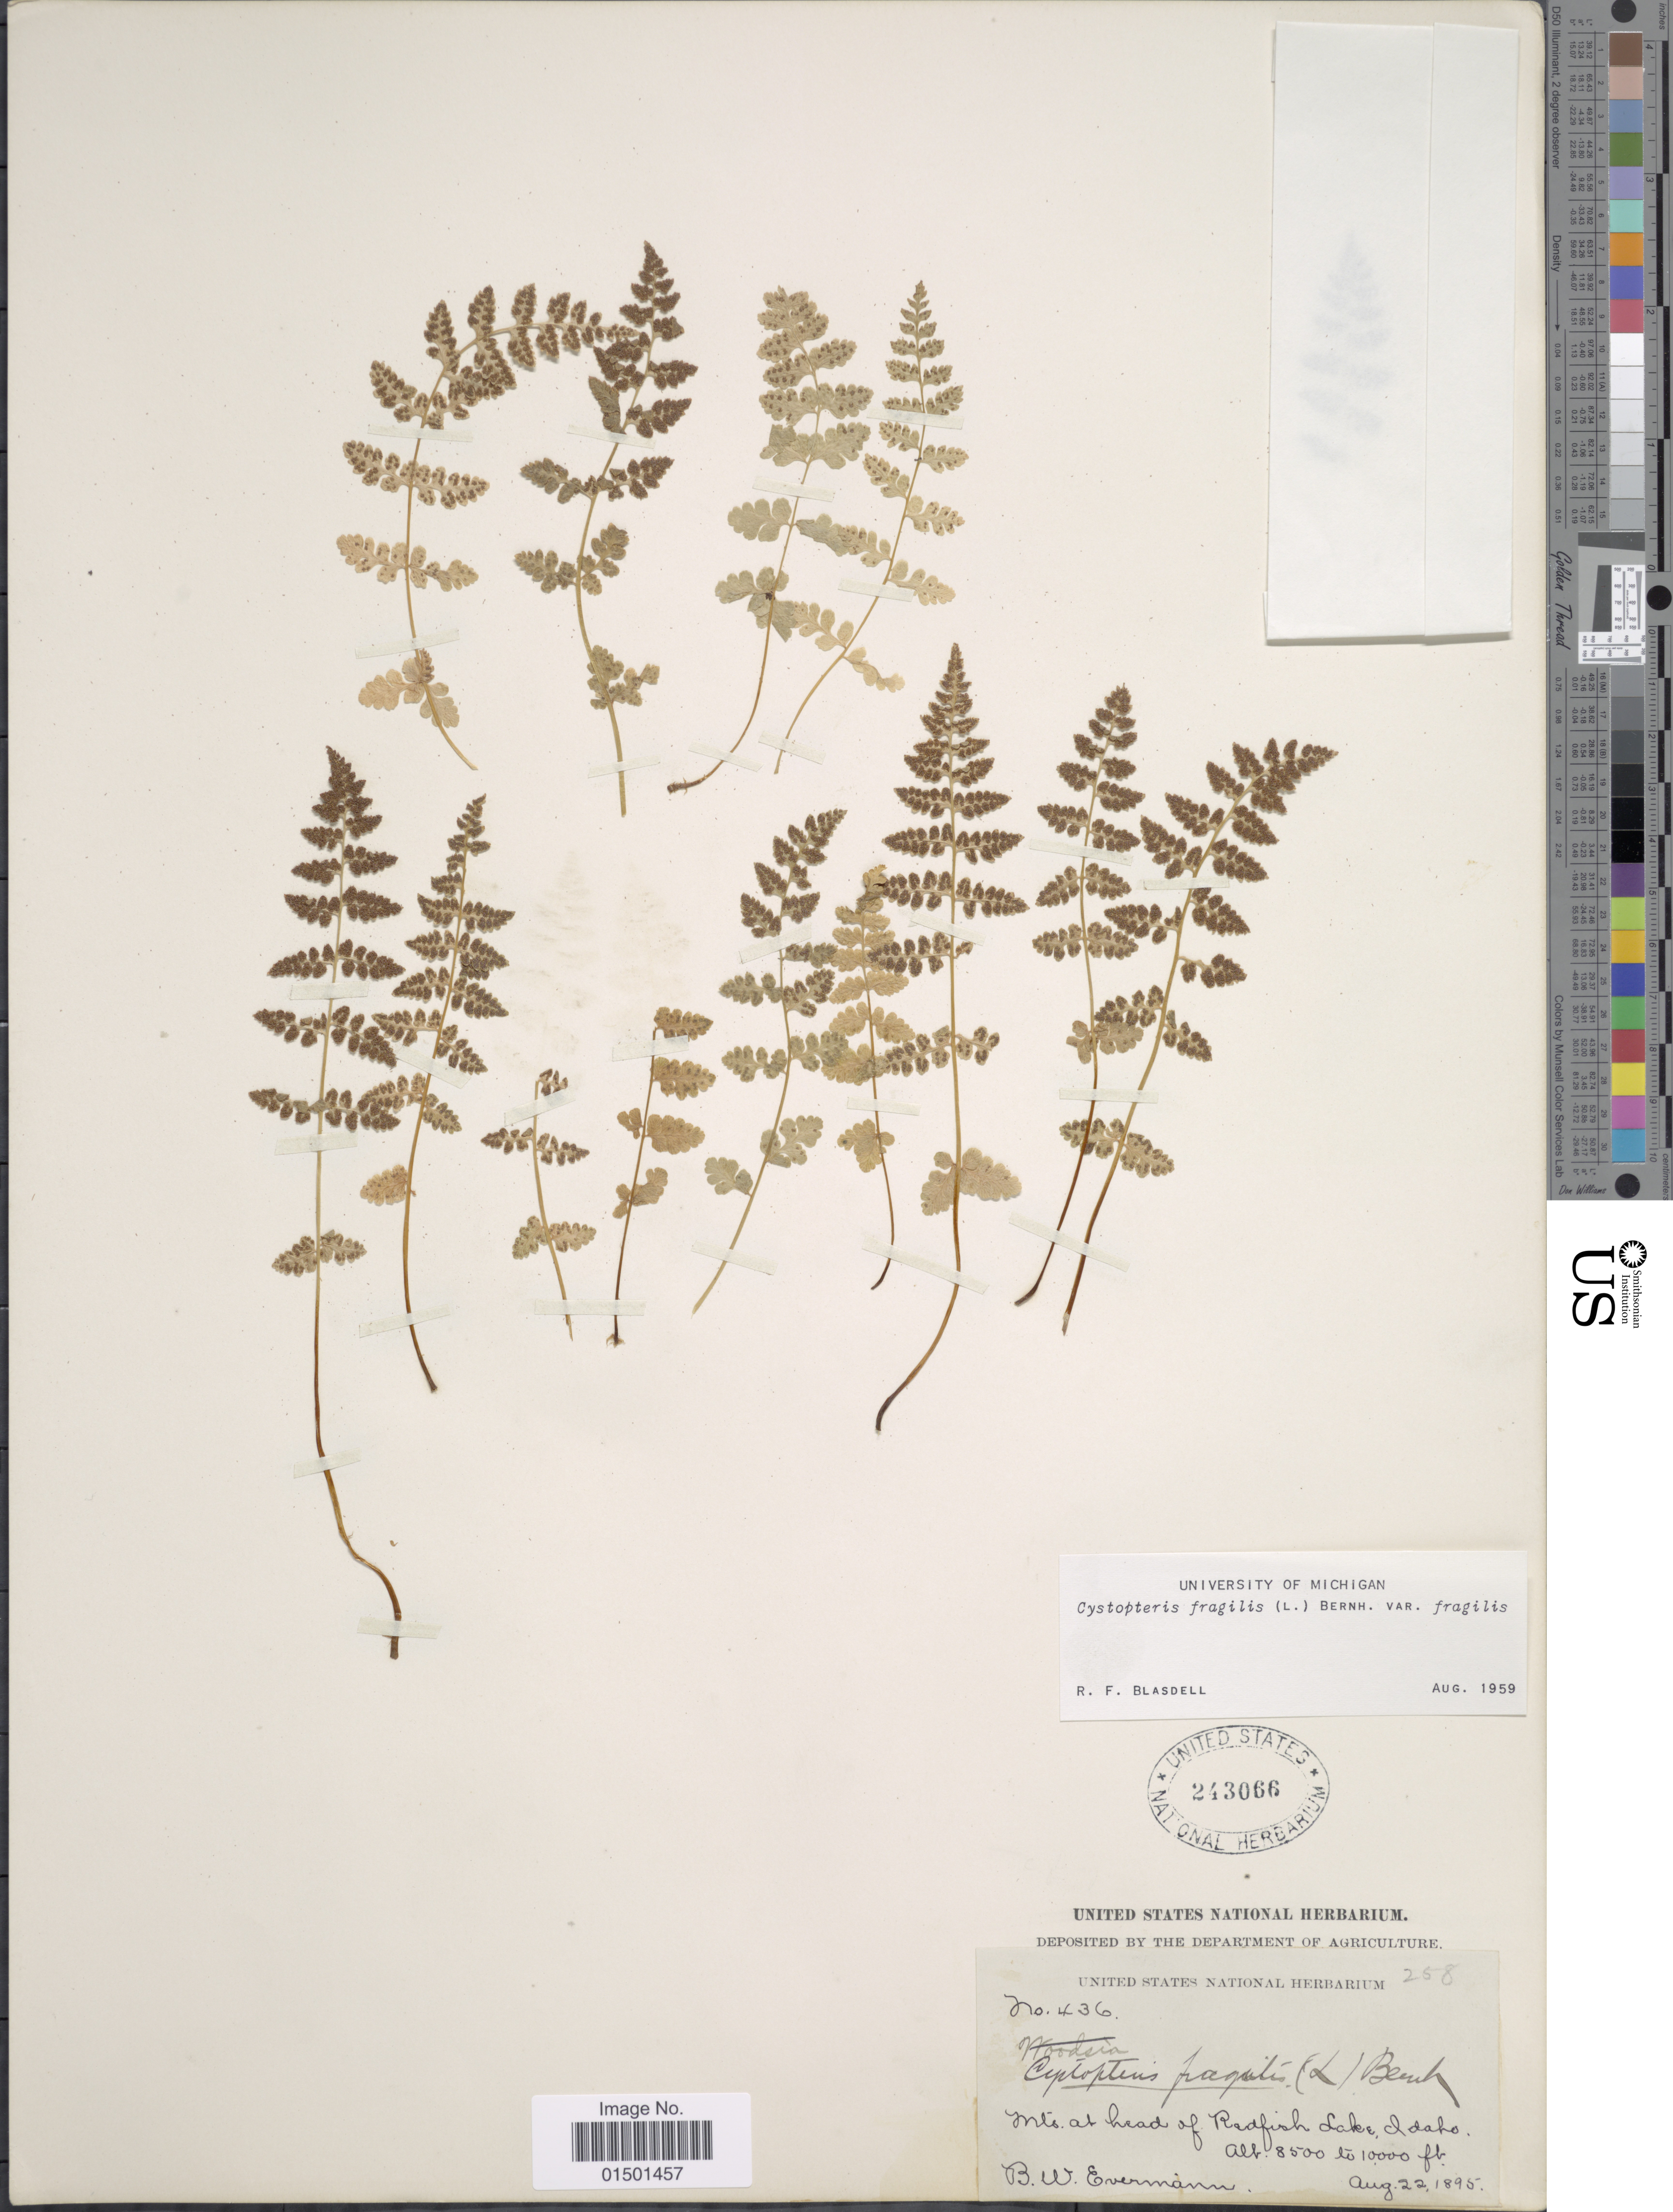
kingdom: Plantae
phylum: Tracheophyta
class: Polypodiopsida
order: Polypodiales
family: Cystopteridaceae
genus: Cystopteris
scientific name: Cystopteris fragilis var. fragilis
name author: (L.) Bernh.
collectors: B. W. Evermann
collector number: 436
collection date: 1895-08-22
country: United States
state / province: Idaho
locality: Mts. at head of Radfish Lake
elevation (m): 2591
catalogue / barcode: US 243066